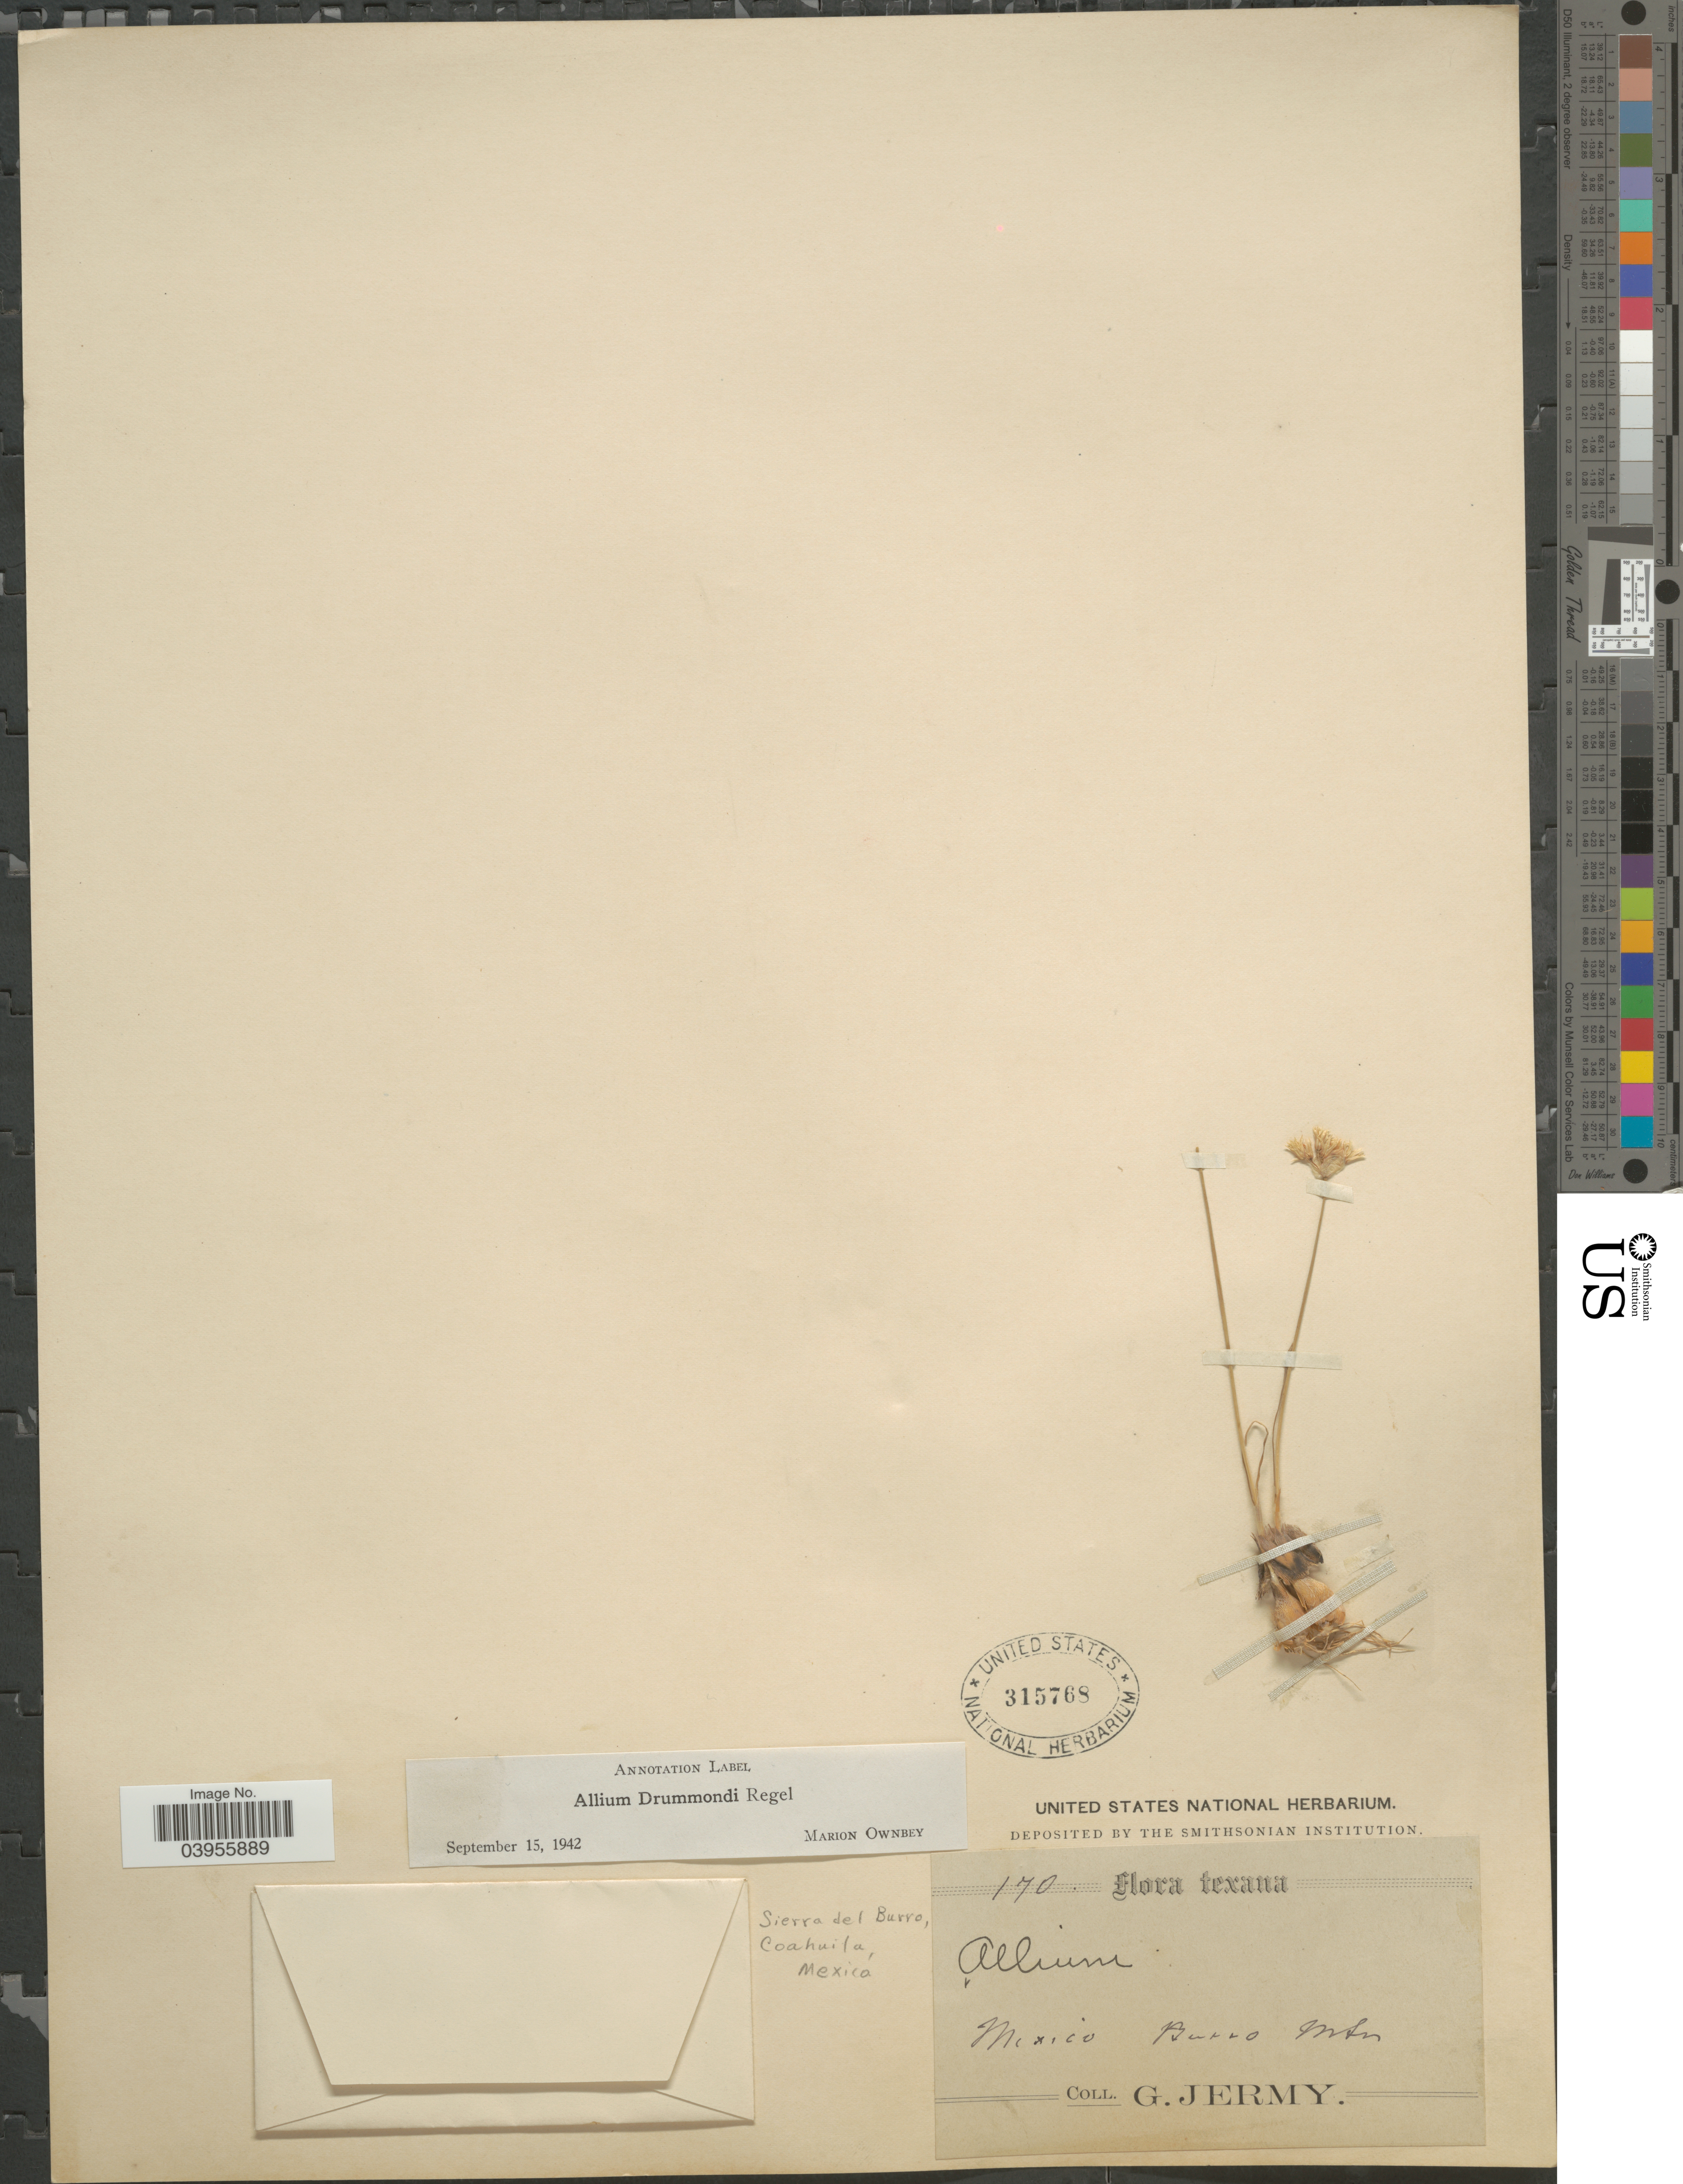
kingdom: Plantae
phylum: Tracheophyta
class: Liliopsida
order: Asparagales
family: Amaryllidaceae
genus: Allium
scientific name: Allium drummondii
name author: Regel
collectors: G. Jermy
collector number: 170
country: Mexico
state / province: Coahuila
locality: Burro Mtn. Sierra del Burro.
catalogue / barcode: US 315768